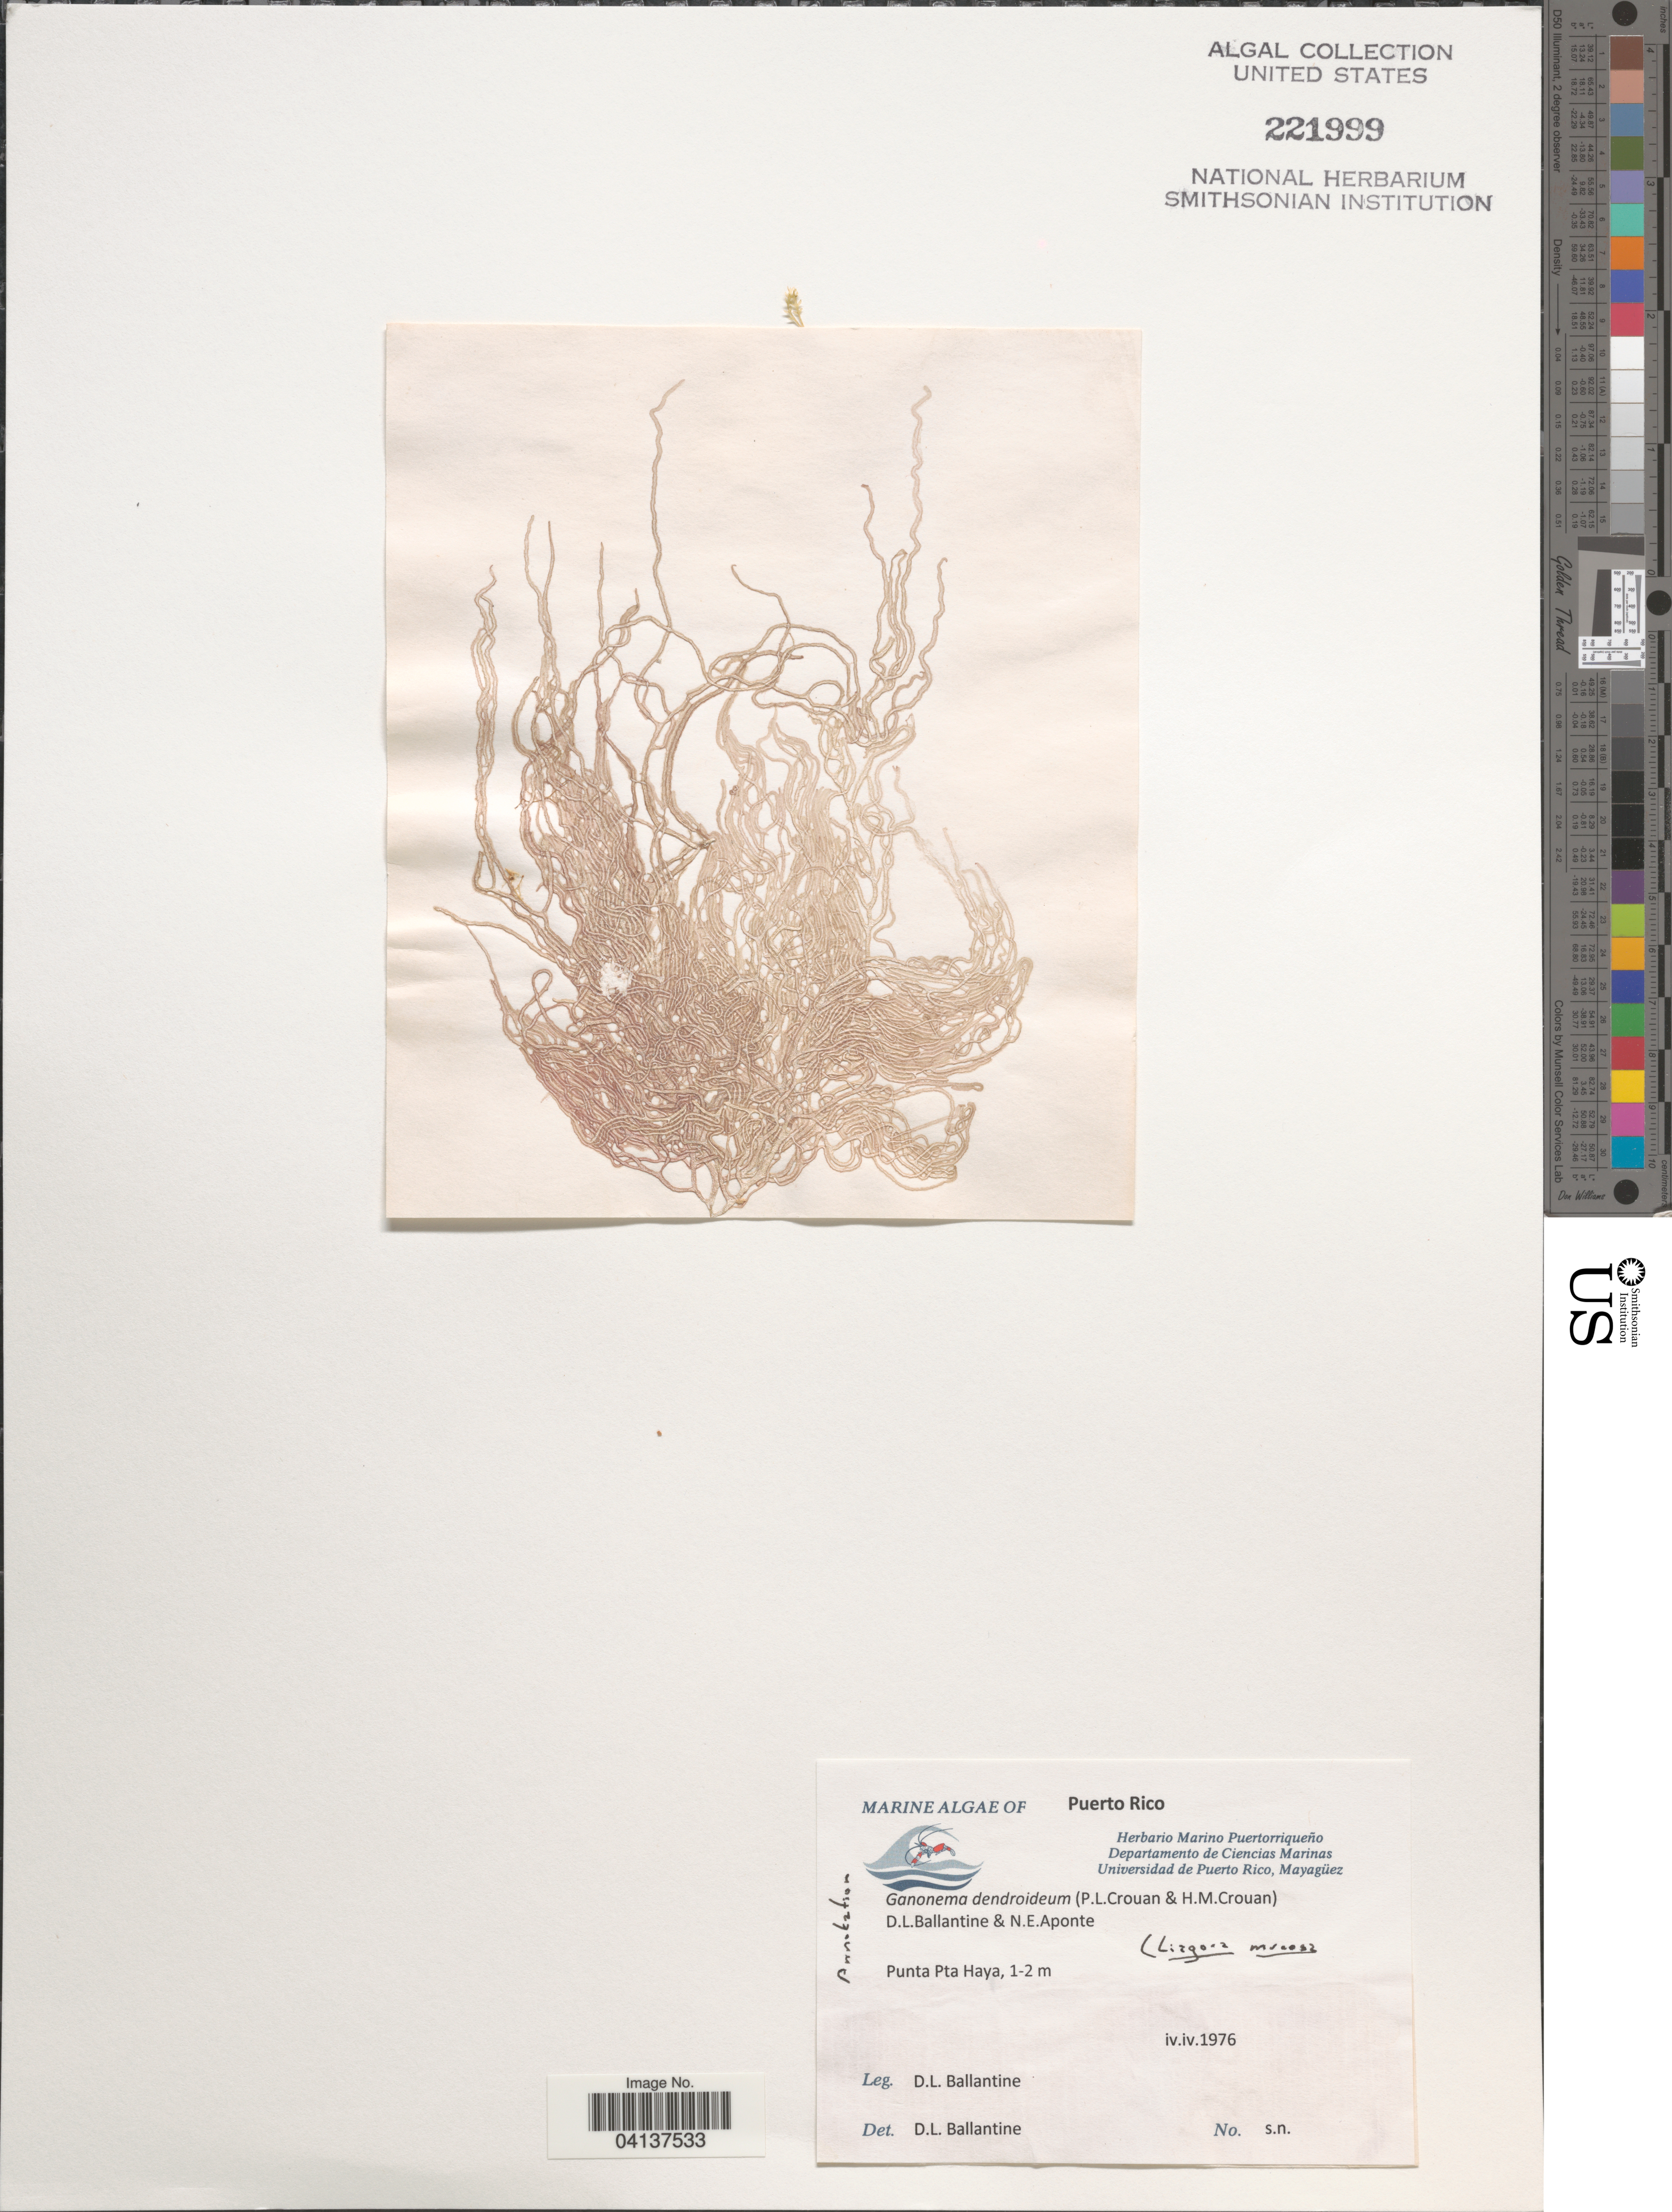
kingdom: Plantae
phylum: Rhodophyta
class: Florideophyceae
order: Nemaliales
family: Liagoraceae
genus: Gloiocallis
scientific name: Gloiocallis dendroidea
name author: (P. Crouan & H. Crouan) S.-M. Lin et al.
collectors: D.L. Ballantine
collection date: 1976-04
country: Puerto Rico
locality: Punta Pta Haya.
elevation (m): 1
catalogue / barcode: US 221999